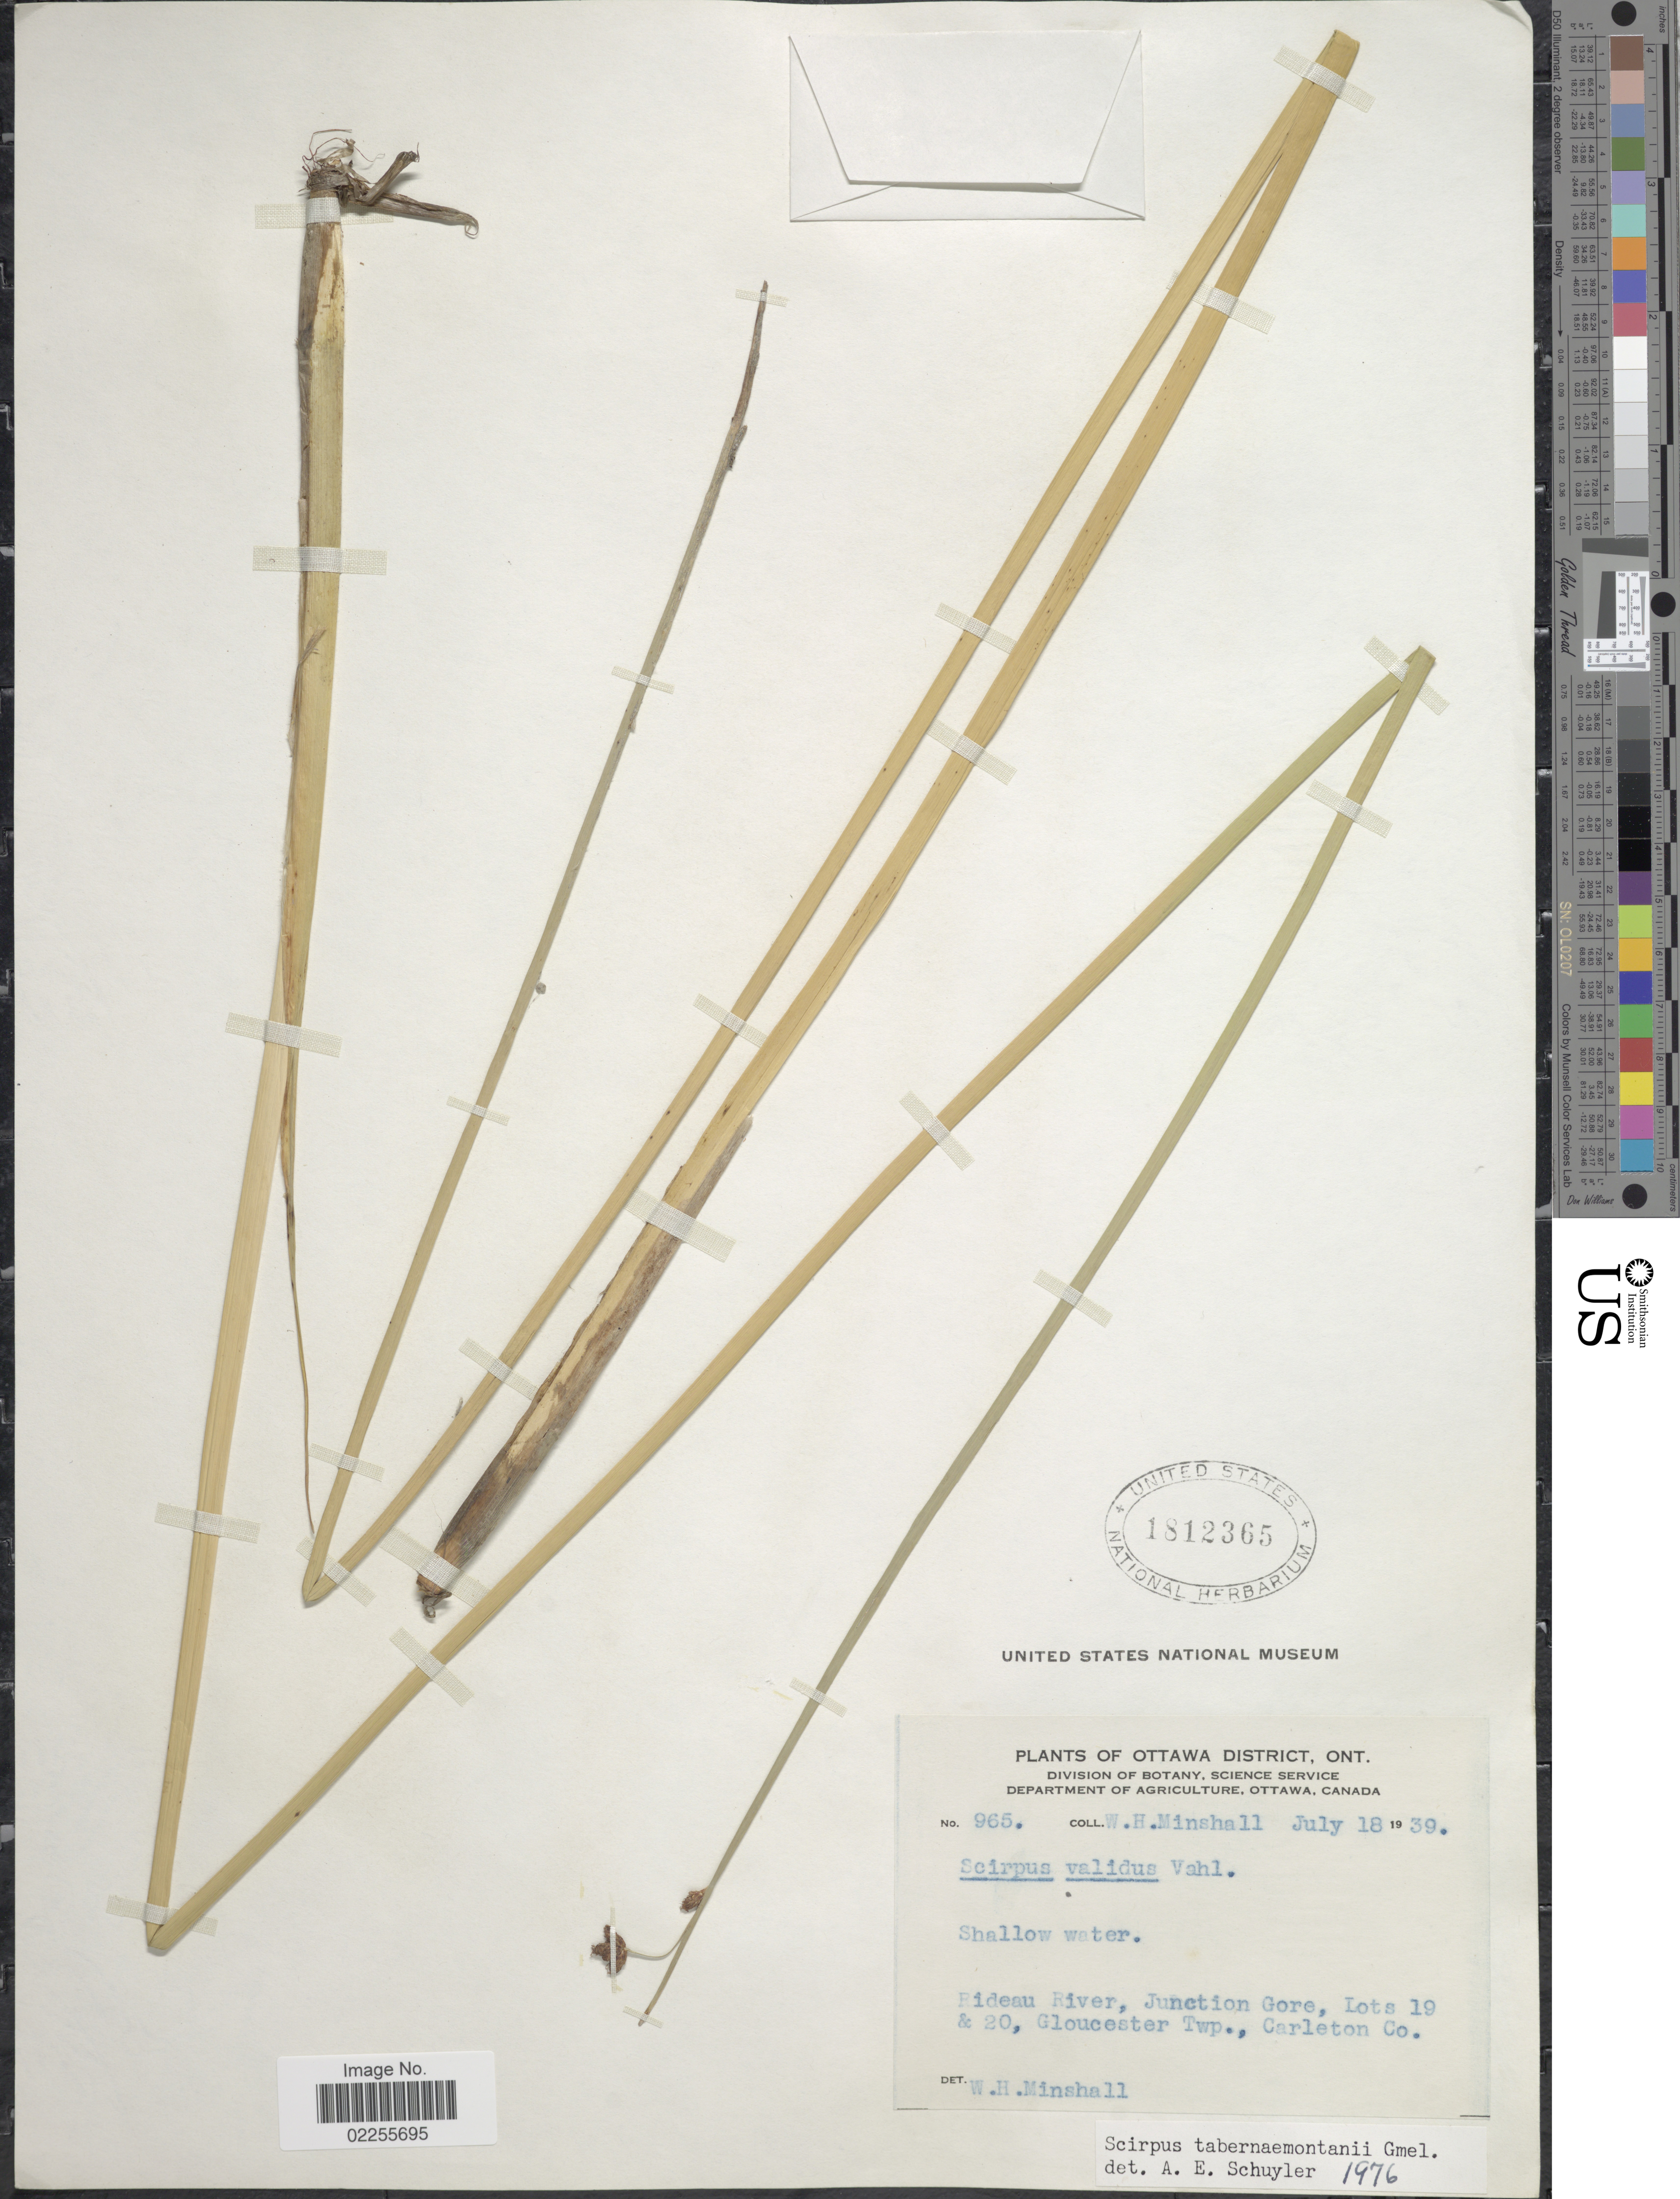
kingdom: Plantae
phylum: Tracheophyta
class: Liliopsida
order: Poales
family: Cyperaceae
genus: Schoenoplectus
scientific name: Schoenoplectus tabernaemontani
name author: (C.C. Gmel.) Palla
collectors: W. Minshall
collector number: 965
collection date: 1939-07-18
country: Canada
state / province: Ontario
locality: Ottawa District, shallow water, Rideau River, Junction Gore, Lots 19 & 20, Gloucester Twp., Carleton Co.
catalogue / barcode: US 1812365